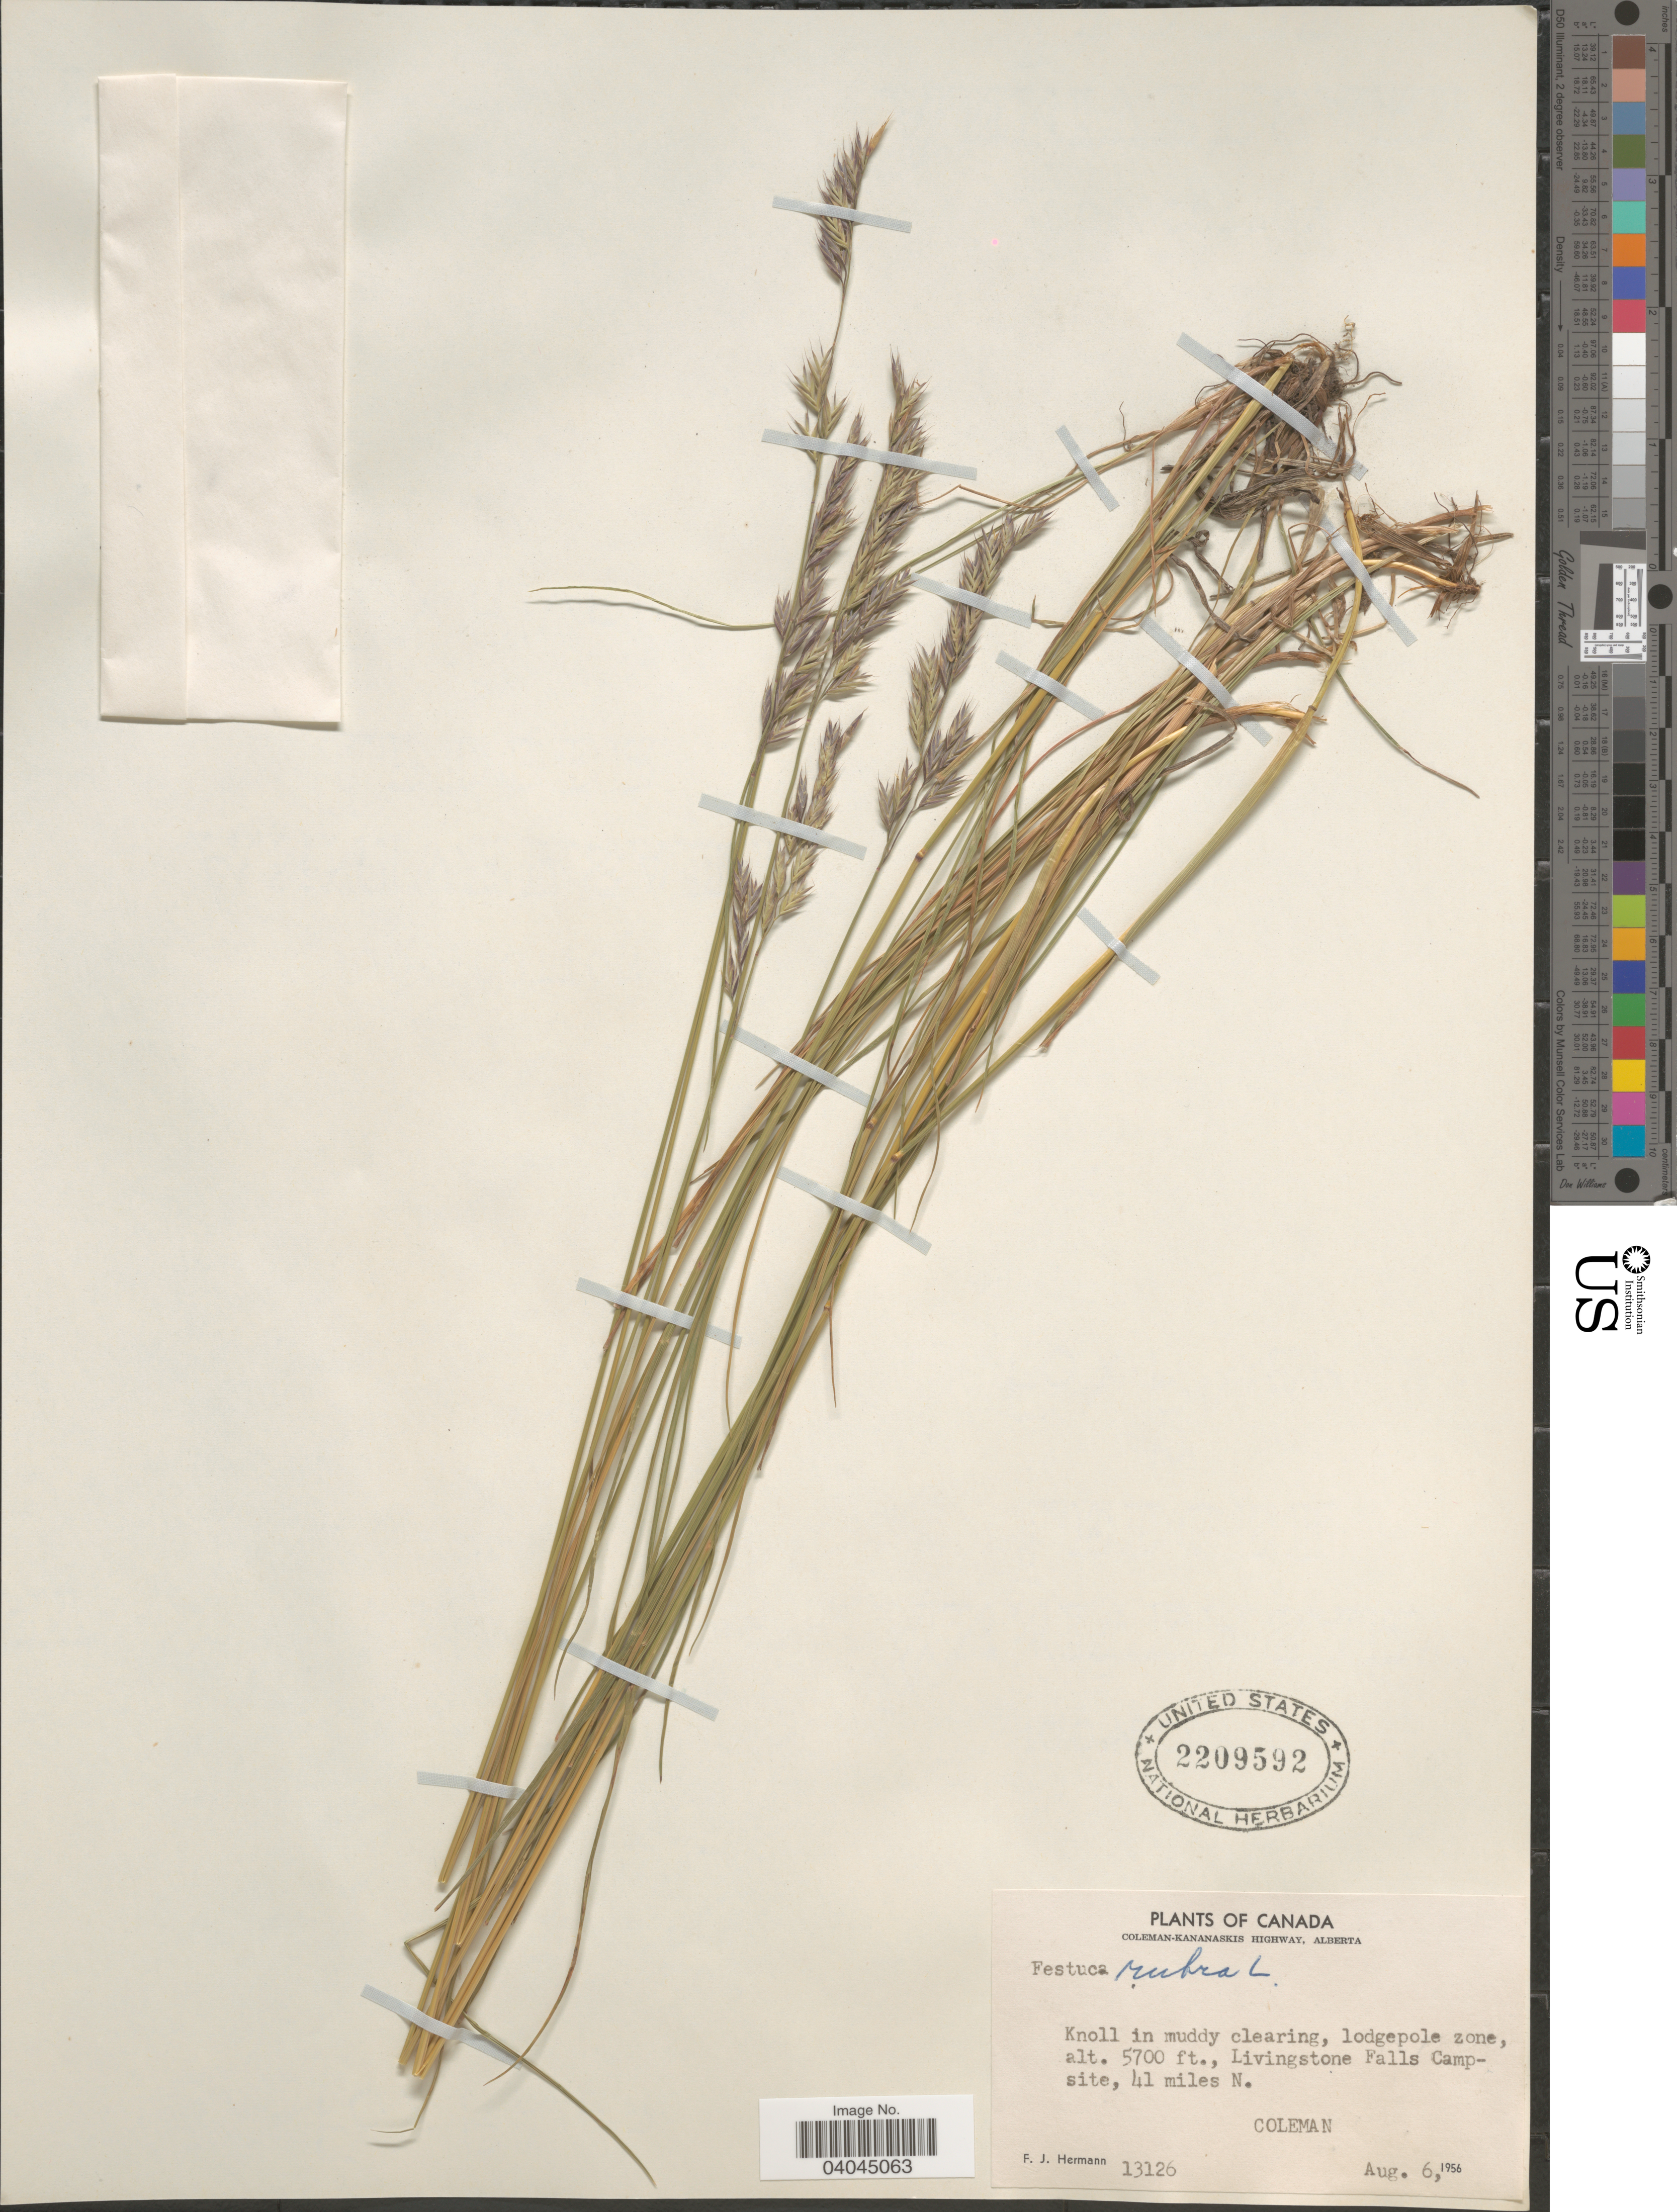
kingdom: Plantae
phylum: Tracheophyta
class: Liliopsida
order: Poales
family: Poaceae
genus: Festuca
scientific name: Festuca rubra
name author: L.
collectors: F. J. Hermann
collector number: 13126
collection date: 1956-08-06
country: Canada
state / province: Alberta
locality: Coleman-Kananaskis Highway. Livingstone Falls Campsite, 41 miles N. Coleman.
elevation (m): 1737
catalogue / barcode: US 2209592